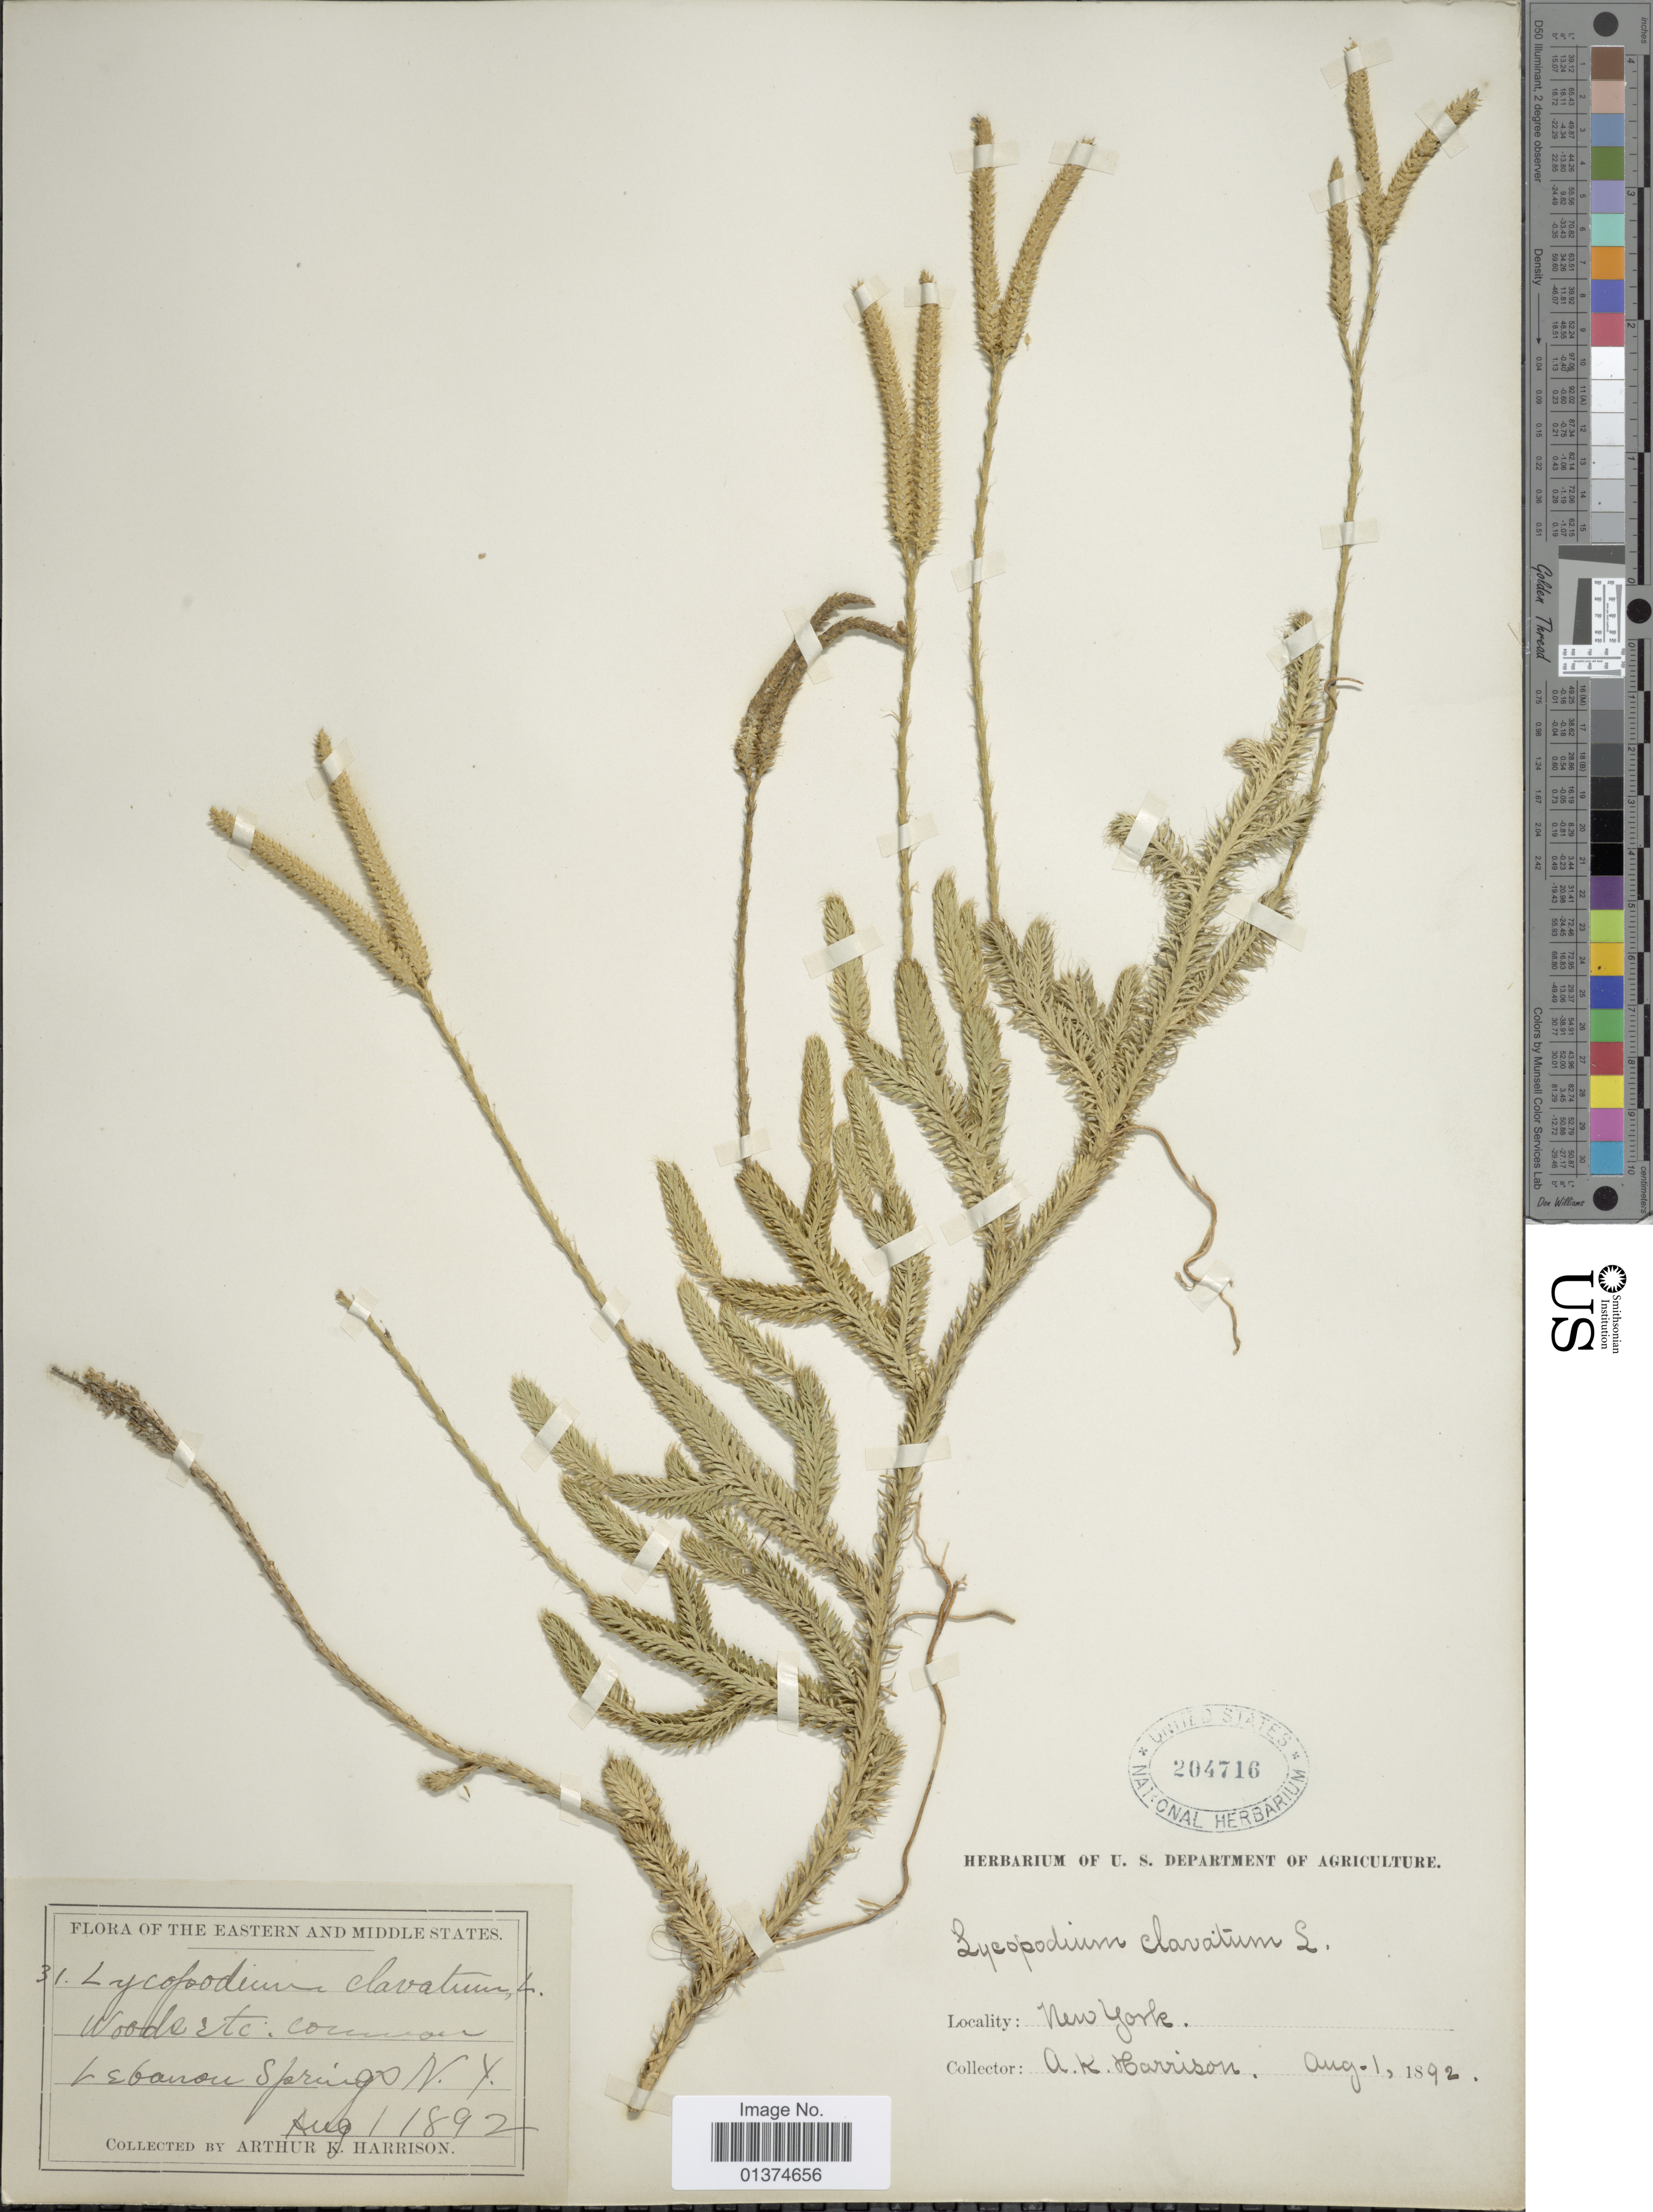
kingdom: Plantae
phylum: Tracheophyta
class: Lycopodiopsida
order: Lycopodiales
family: Lycopodiaceae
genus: Lycopodium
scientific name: Lycopodium clavatum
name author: L.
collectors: A. K. Harrison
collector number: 31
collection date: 1892-08-01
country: United States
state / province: New York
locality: Woods etc: common. Lebanon Springs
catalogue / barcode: US 204716